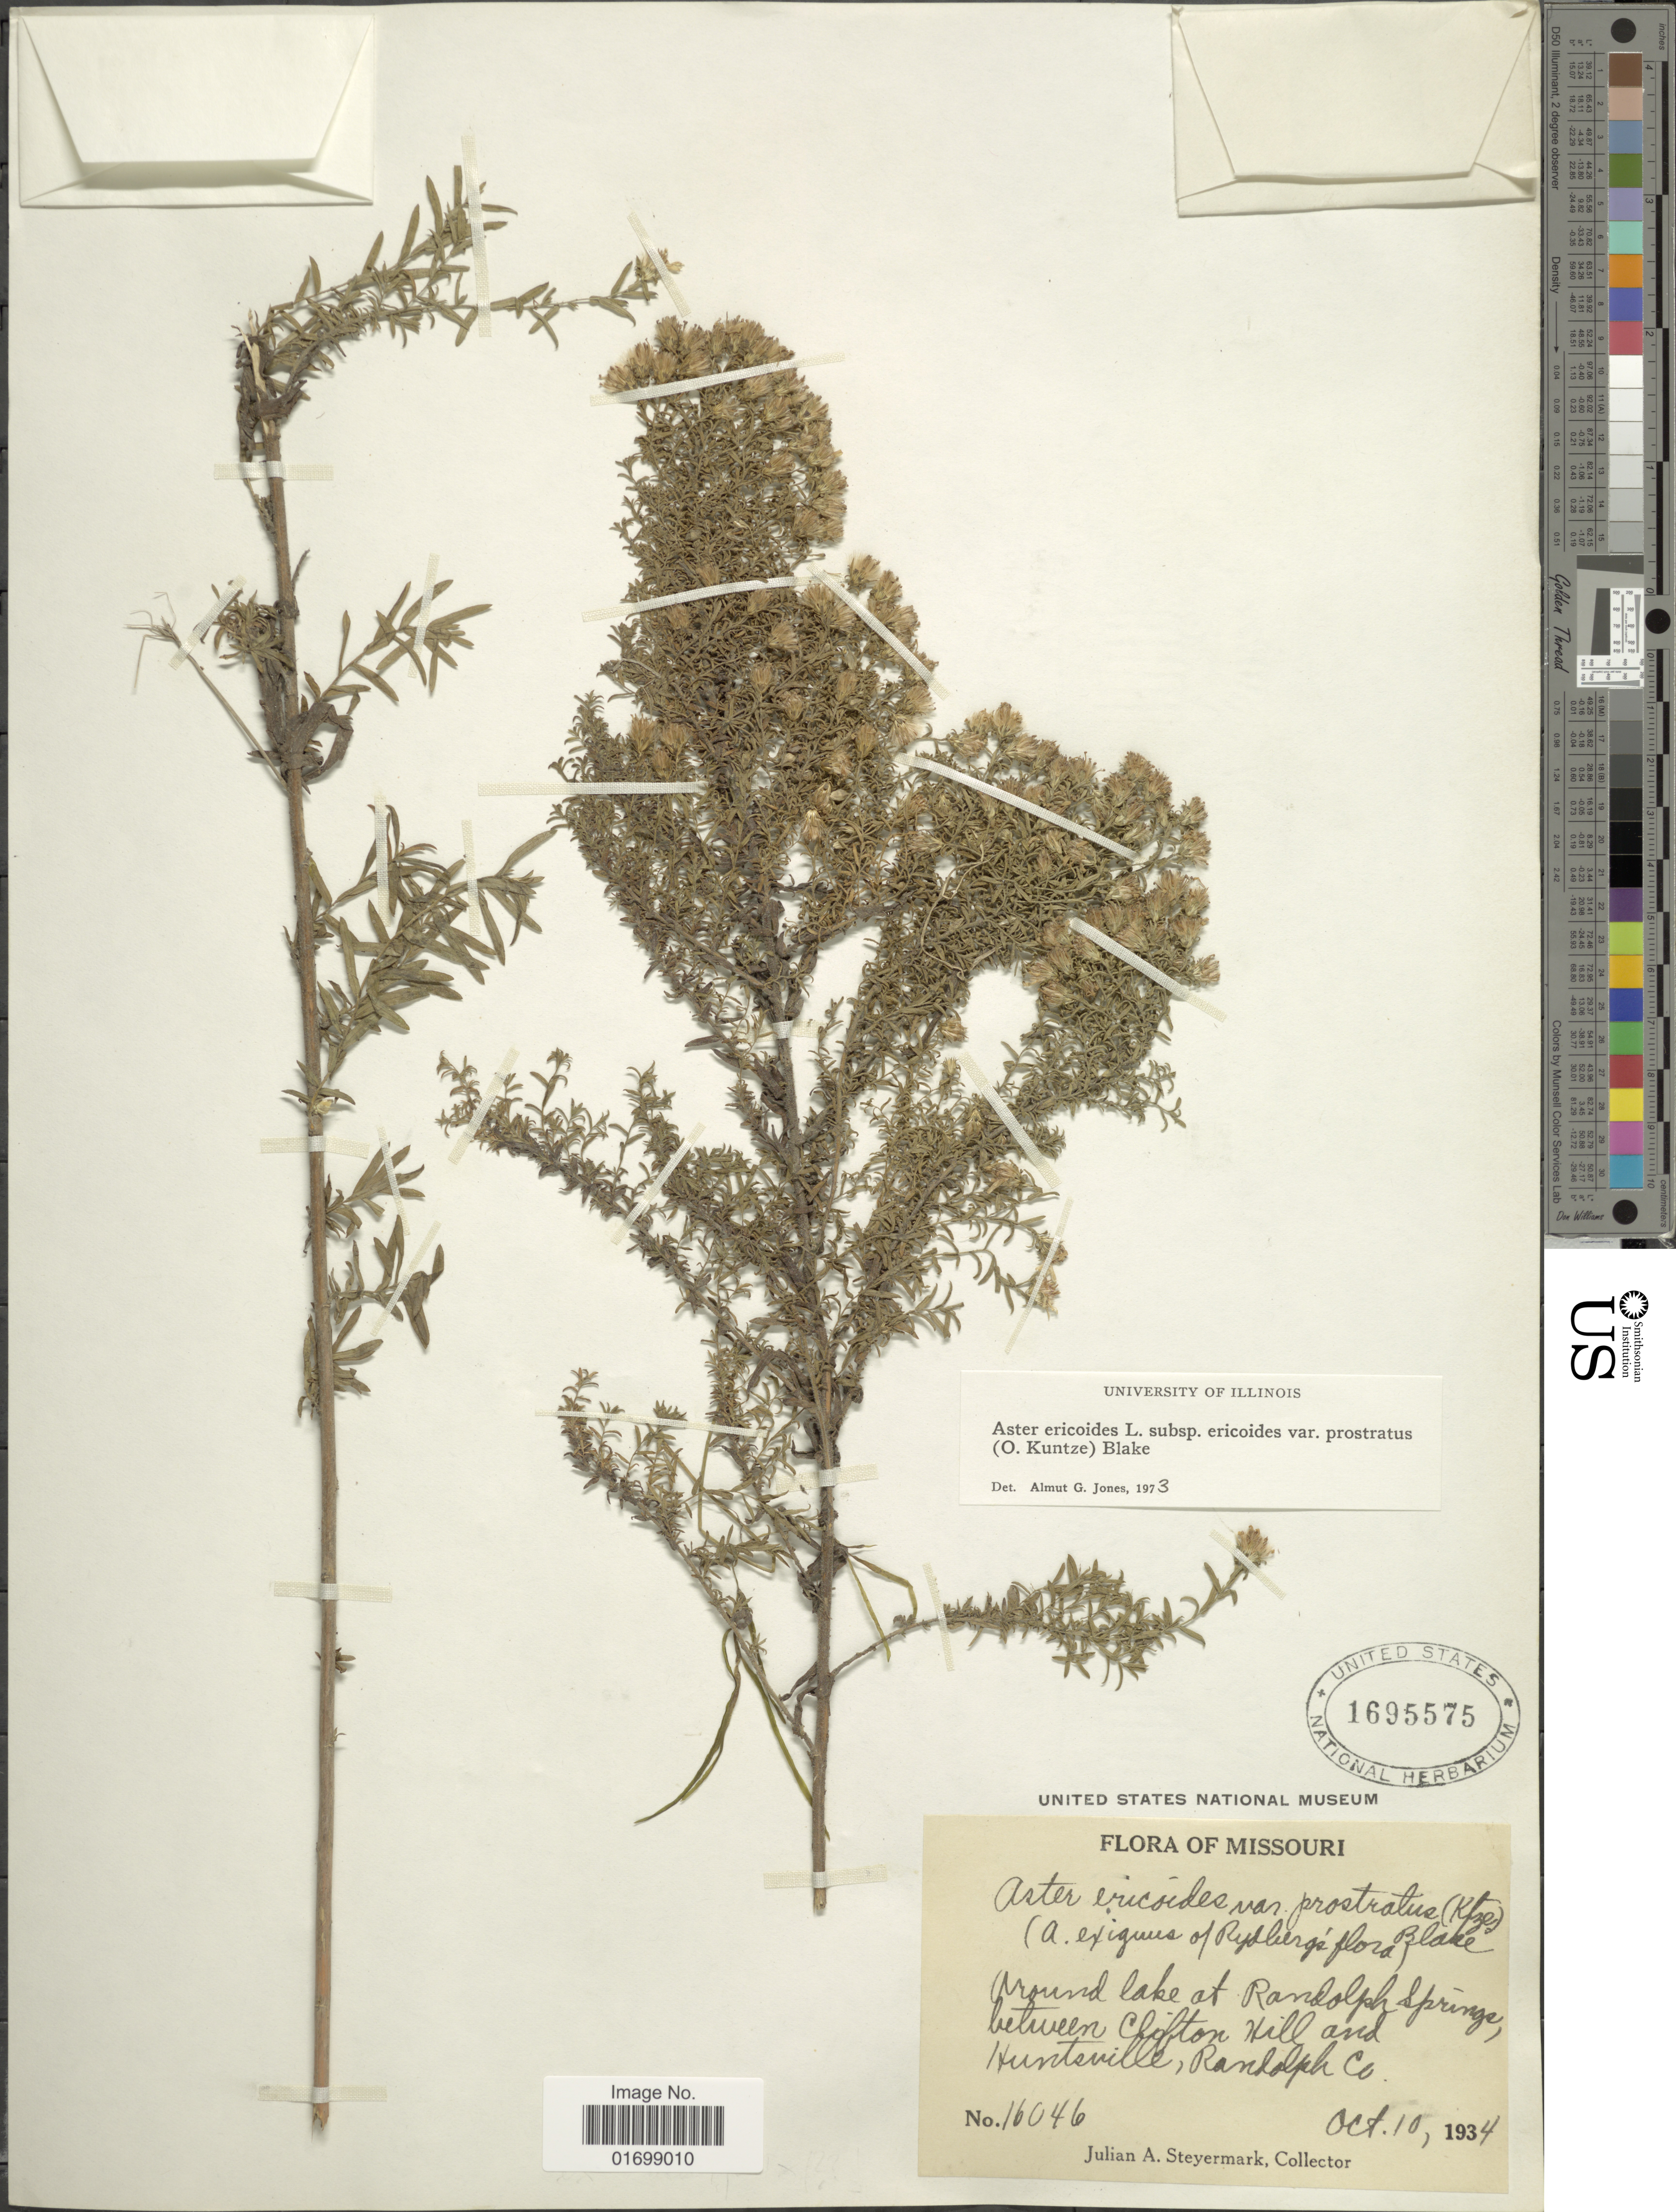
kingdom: Plantae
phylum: Tracheophyta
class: Magnoliopsida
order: Asterales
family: Asteraceae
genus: Symphyotrichum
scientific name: Symphyotrichum ericoides var. prostratum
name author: (Kuntze) G.L. Nesom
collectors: J. Steyermark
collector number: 16046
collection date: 1934-10-10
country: United States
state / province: Missouri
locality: Arounf lake at Randolph Springs between Clifton Hill and Huntsville, Randolph Co.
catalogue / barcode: US 1695575